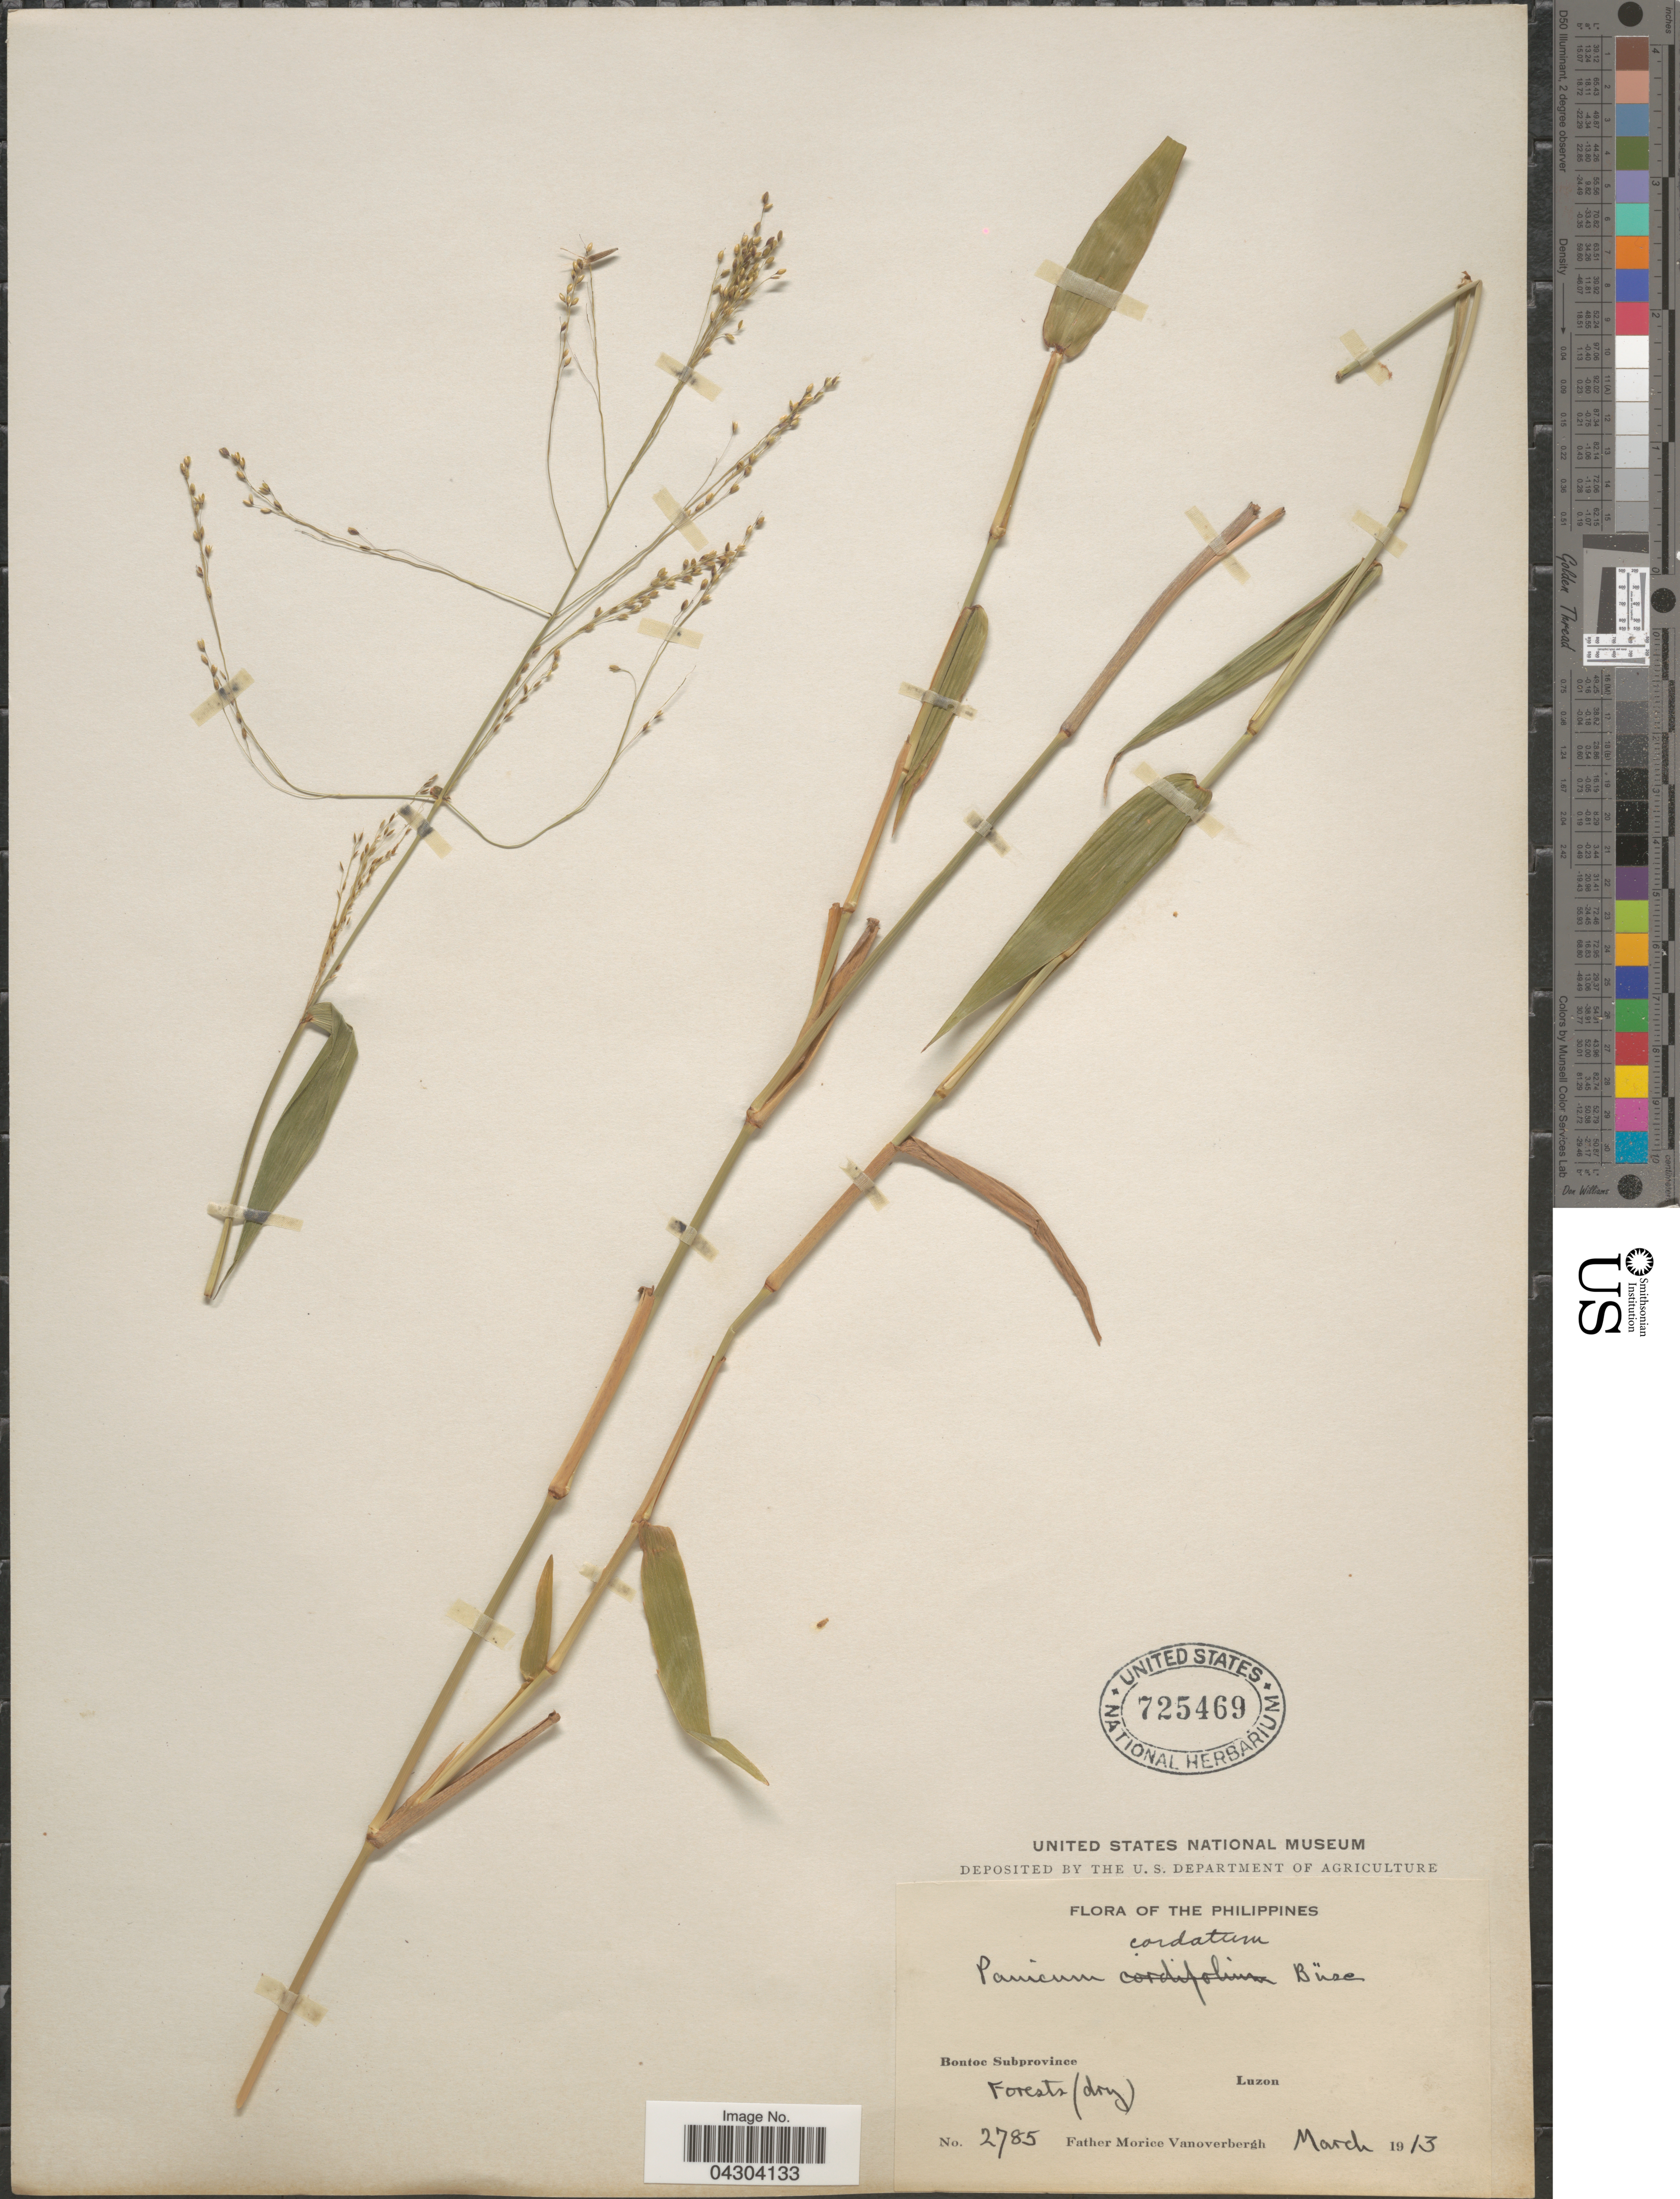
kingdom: Plantae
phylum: Tracheophyta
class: Liliopsida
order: Poales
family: Poaceae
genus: Panicum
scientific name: Panicum notatum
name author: Retz.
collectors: F. Vanoverbergh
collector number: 2785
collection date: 1913-03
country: Philippines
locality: Bontoc Subprovince. Luzon.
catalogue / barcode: US 725469